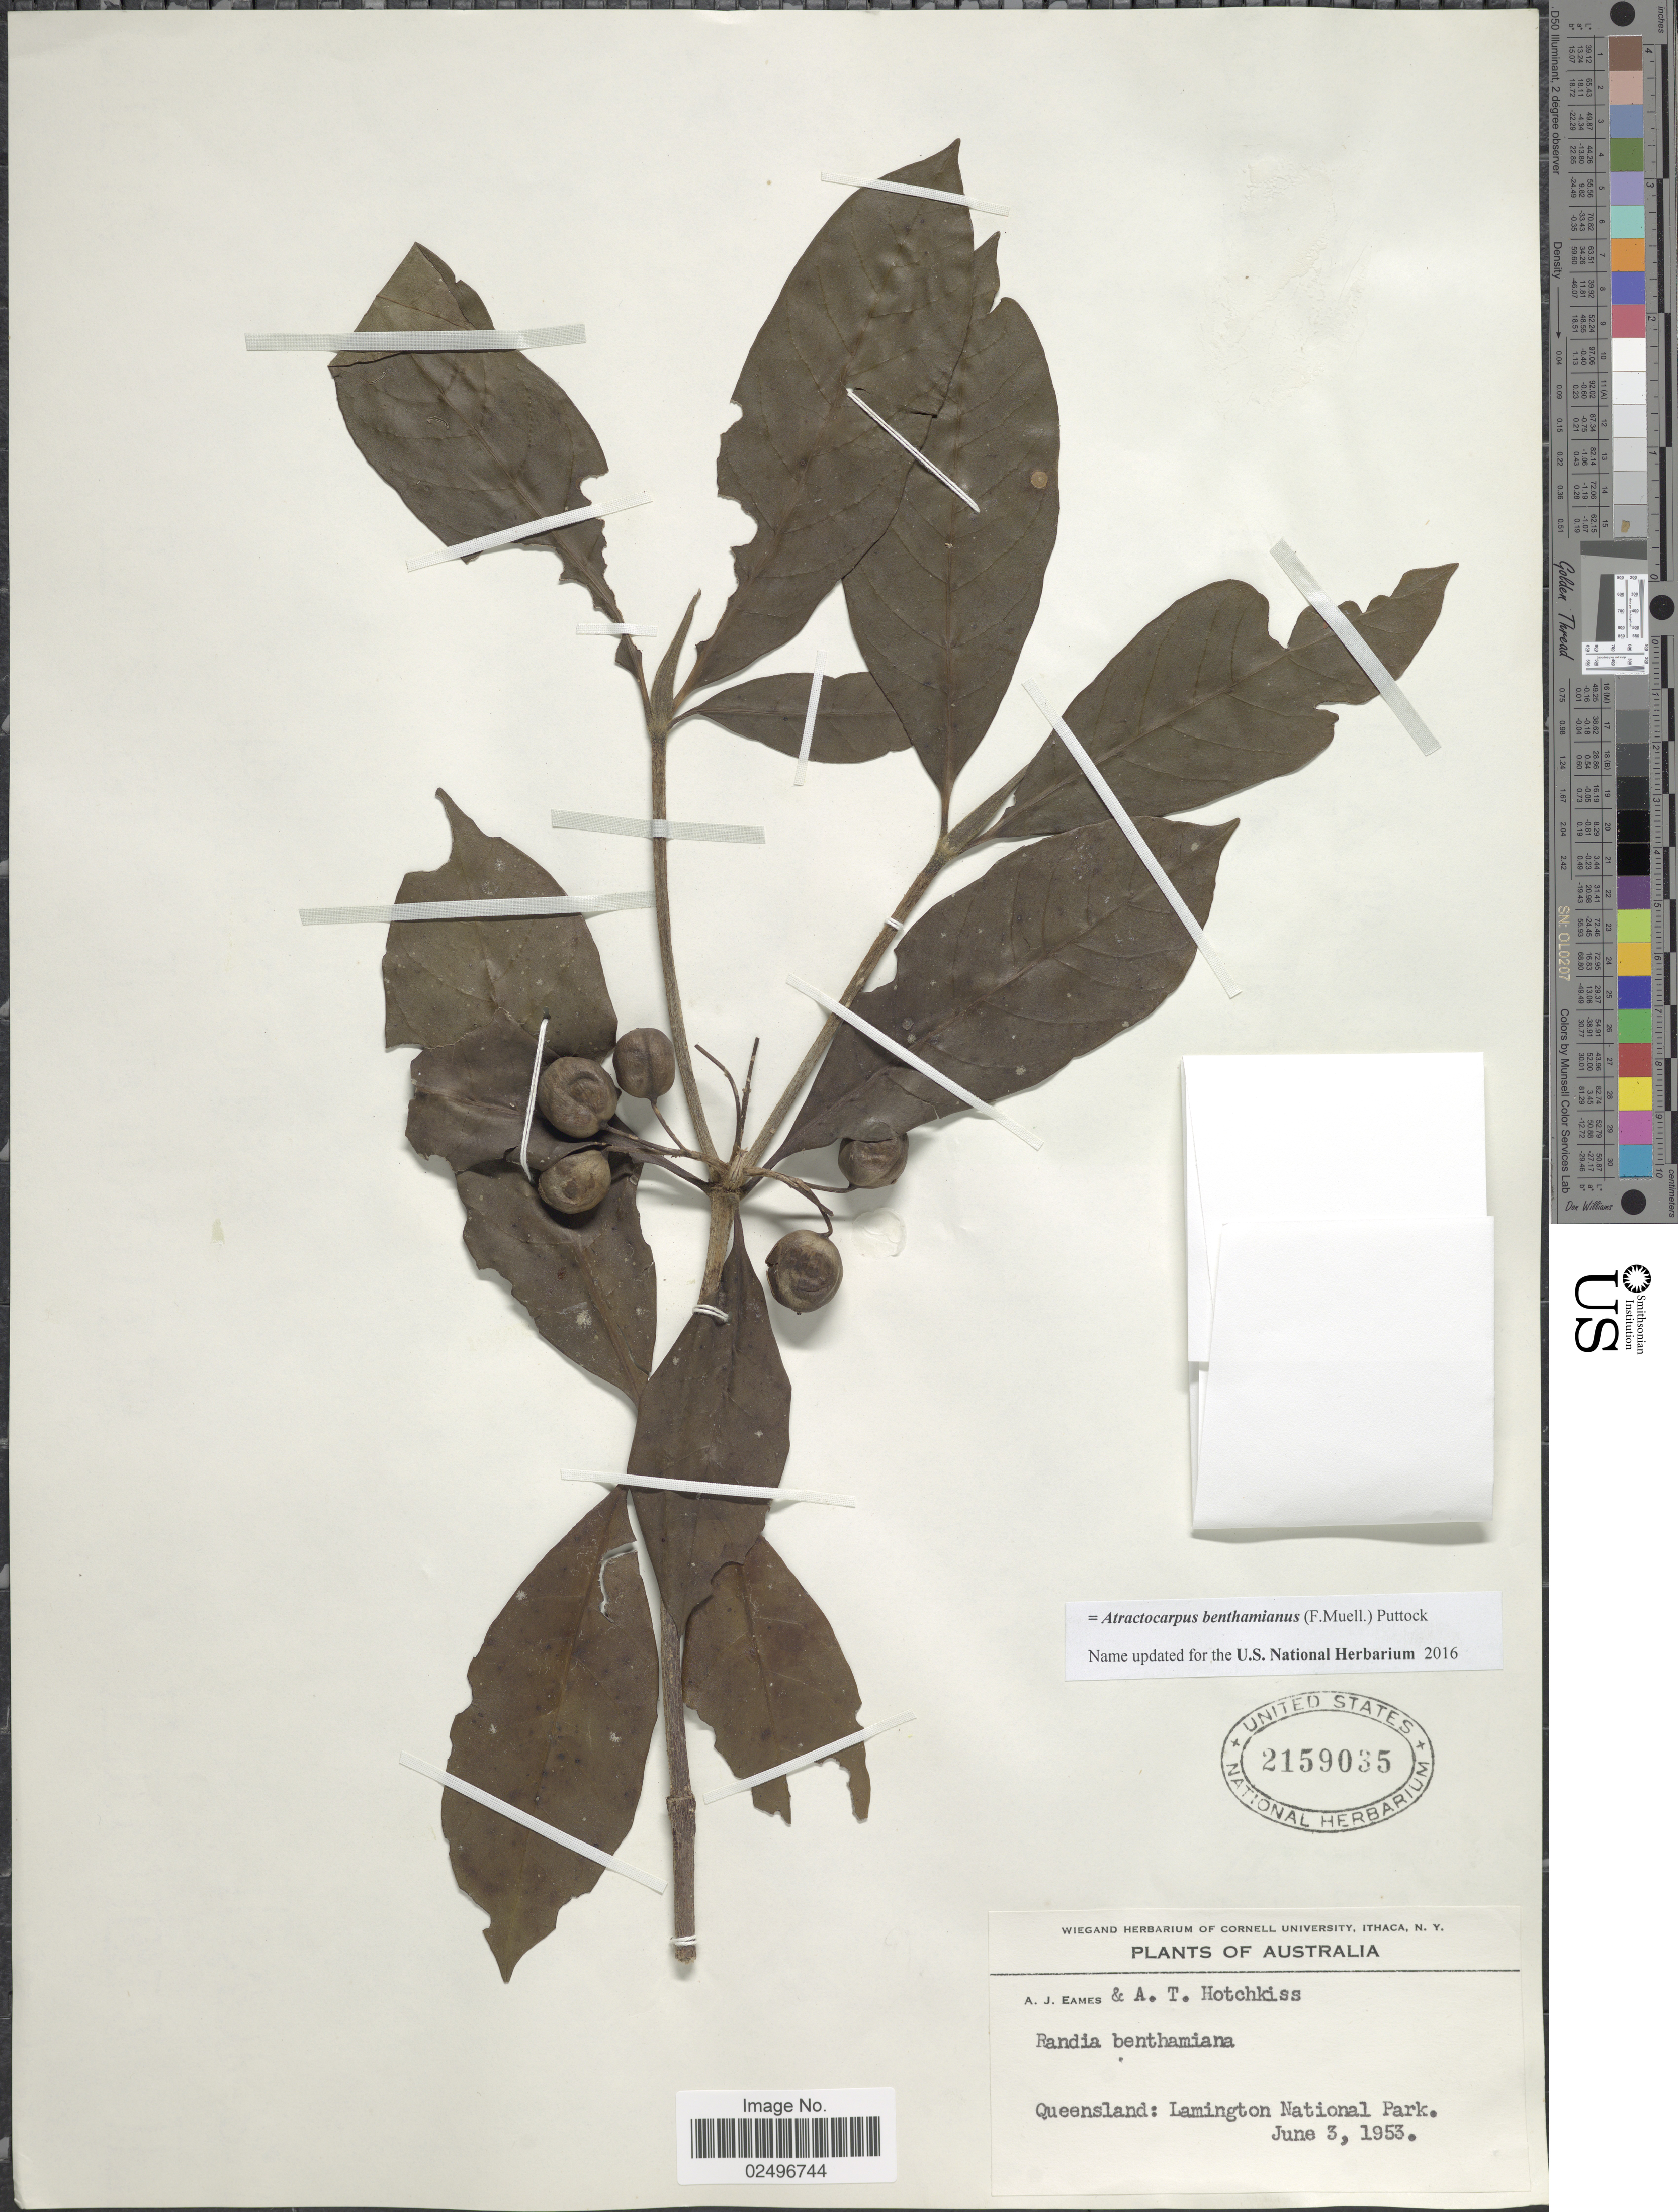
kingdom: Plantae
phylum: Tracheophyta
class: Magnoliopsida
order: Gentianales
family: Rubiaceae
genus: Atractocarpus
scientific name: Atractocarpus benthamianus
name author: (F. Muell.) Puttock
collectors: A. J. Eames & A. Hotchkiss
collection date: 1953-06-03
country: Australia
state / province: Queensland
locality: Lamington National Park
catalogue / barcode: US 2159035